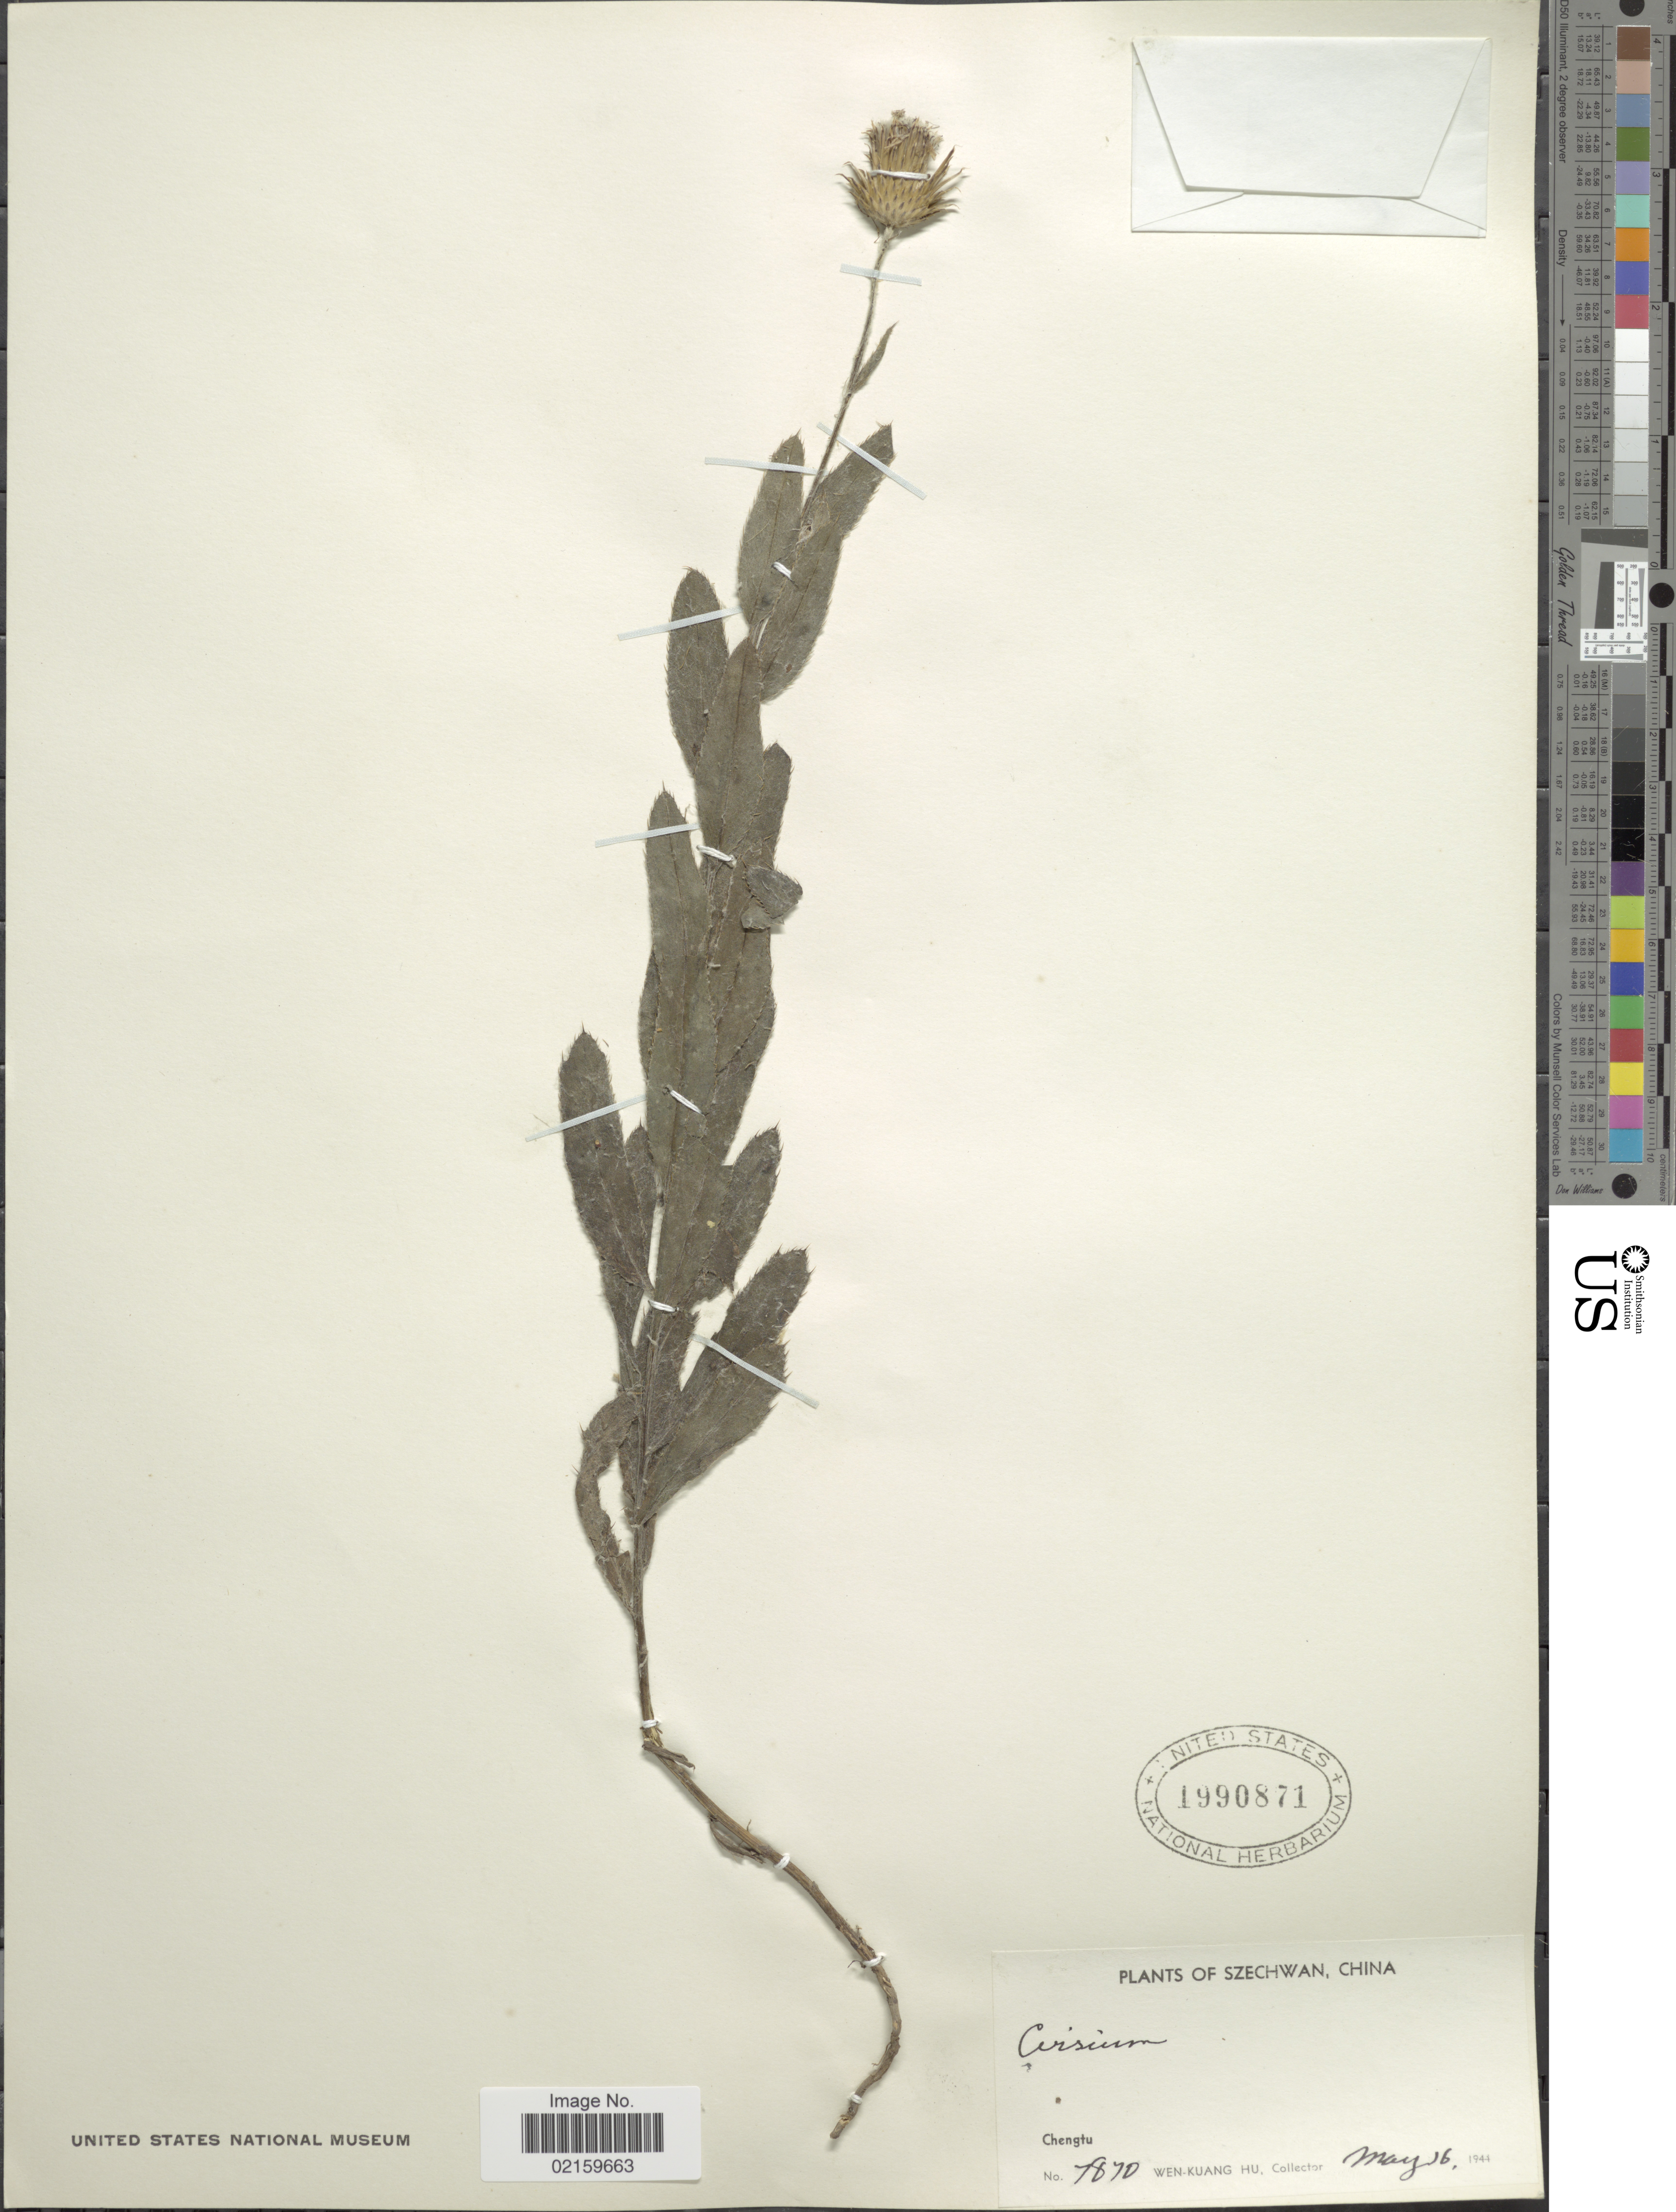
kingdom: Plantae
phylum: Tracheophyta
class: Magnoliopsida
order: Asterales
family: Asteraceae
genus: Cirsium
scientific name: Cirsium sp.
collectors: W. K. Hu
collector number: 7870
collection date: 1944-05-16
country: China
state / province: Sichuan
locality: Szechwan. Chenghu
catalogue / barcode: US 1990871